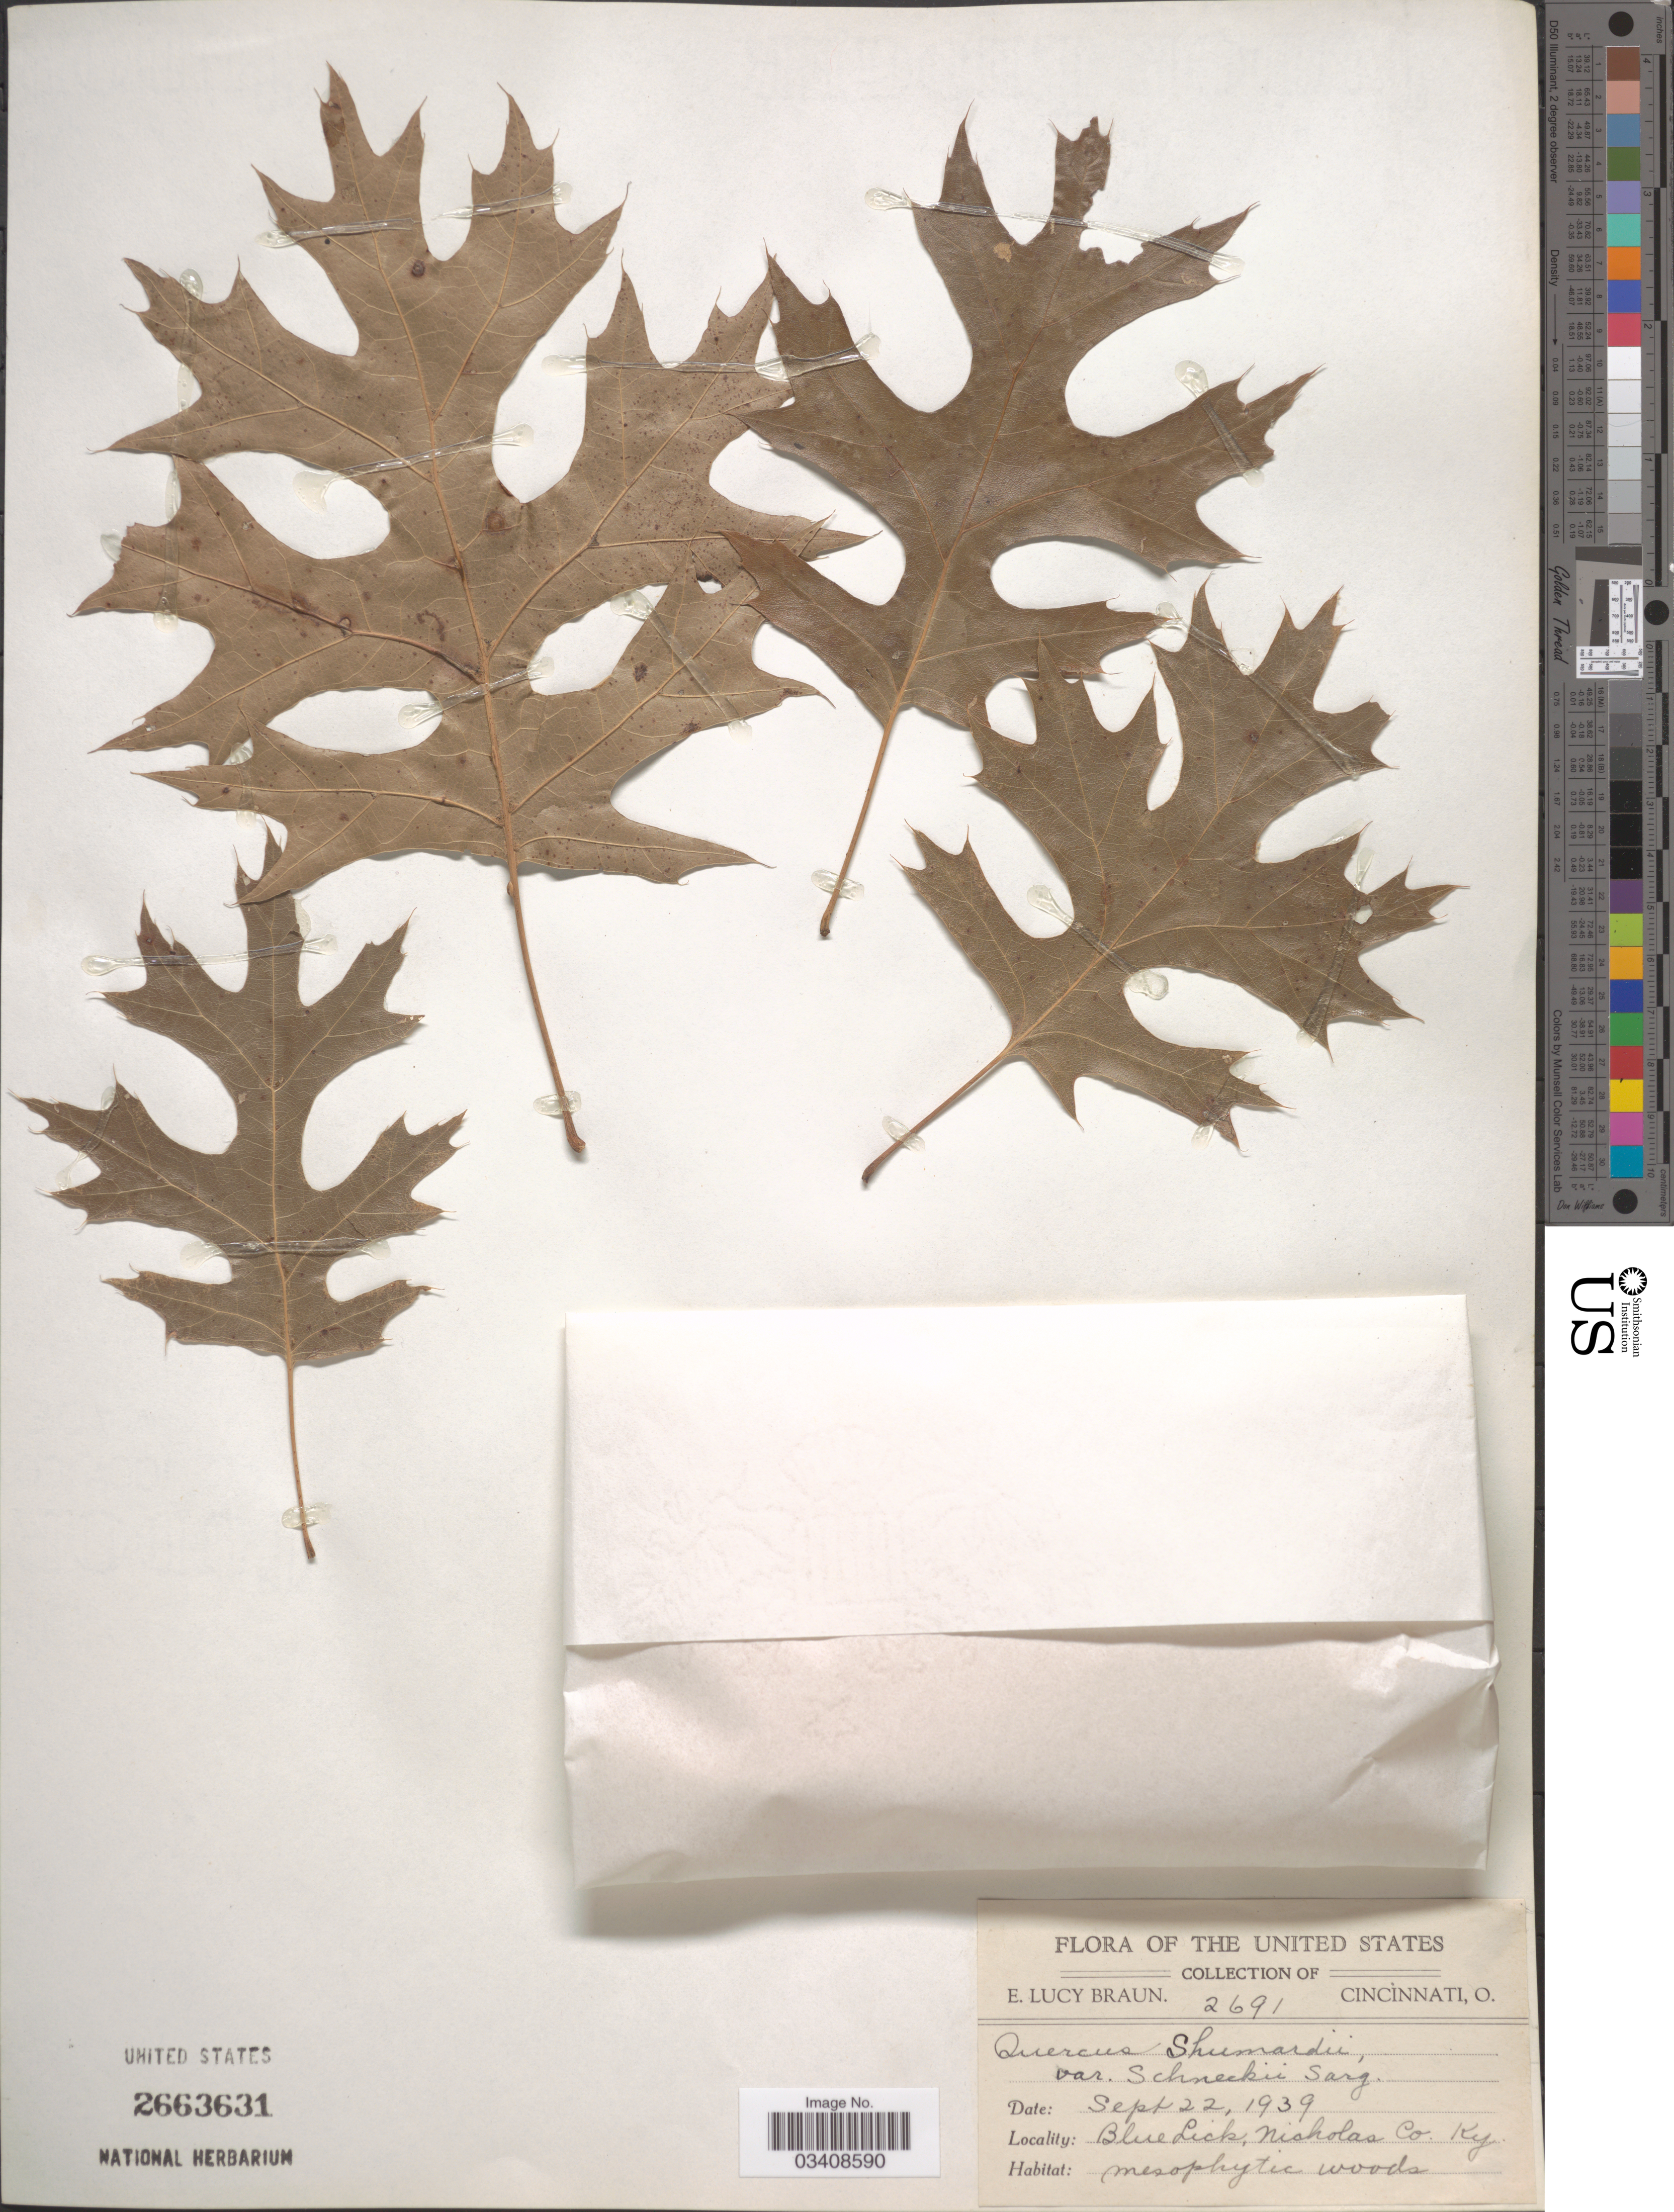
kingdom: Plantae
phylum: Tracheophyta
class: Magnoliopsida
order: Fagales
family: Fagaceae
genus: Quercus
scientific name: Quercus shumardii var. schneckii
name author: (Britton) Sarg.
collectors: E. L. Braun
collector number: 2691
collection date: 1939-09-22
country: United States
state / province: Kentucky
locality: Blue Lick, Nicholas Co.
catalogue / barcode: US 2663631